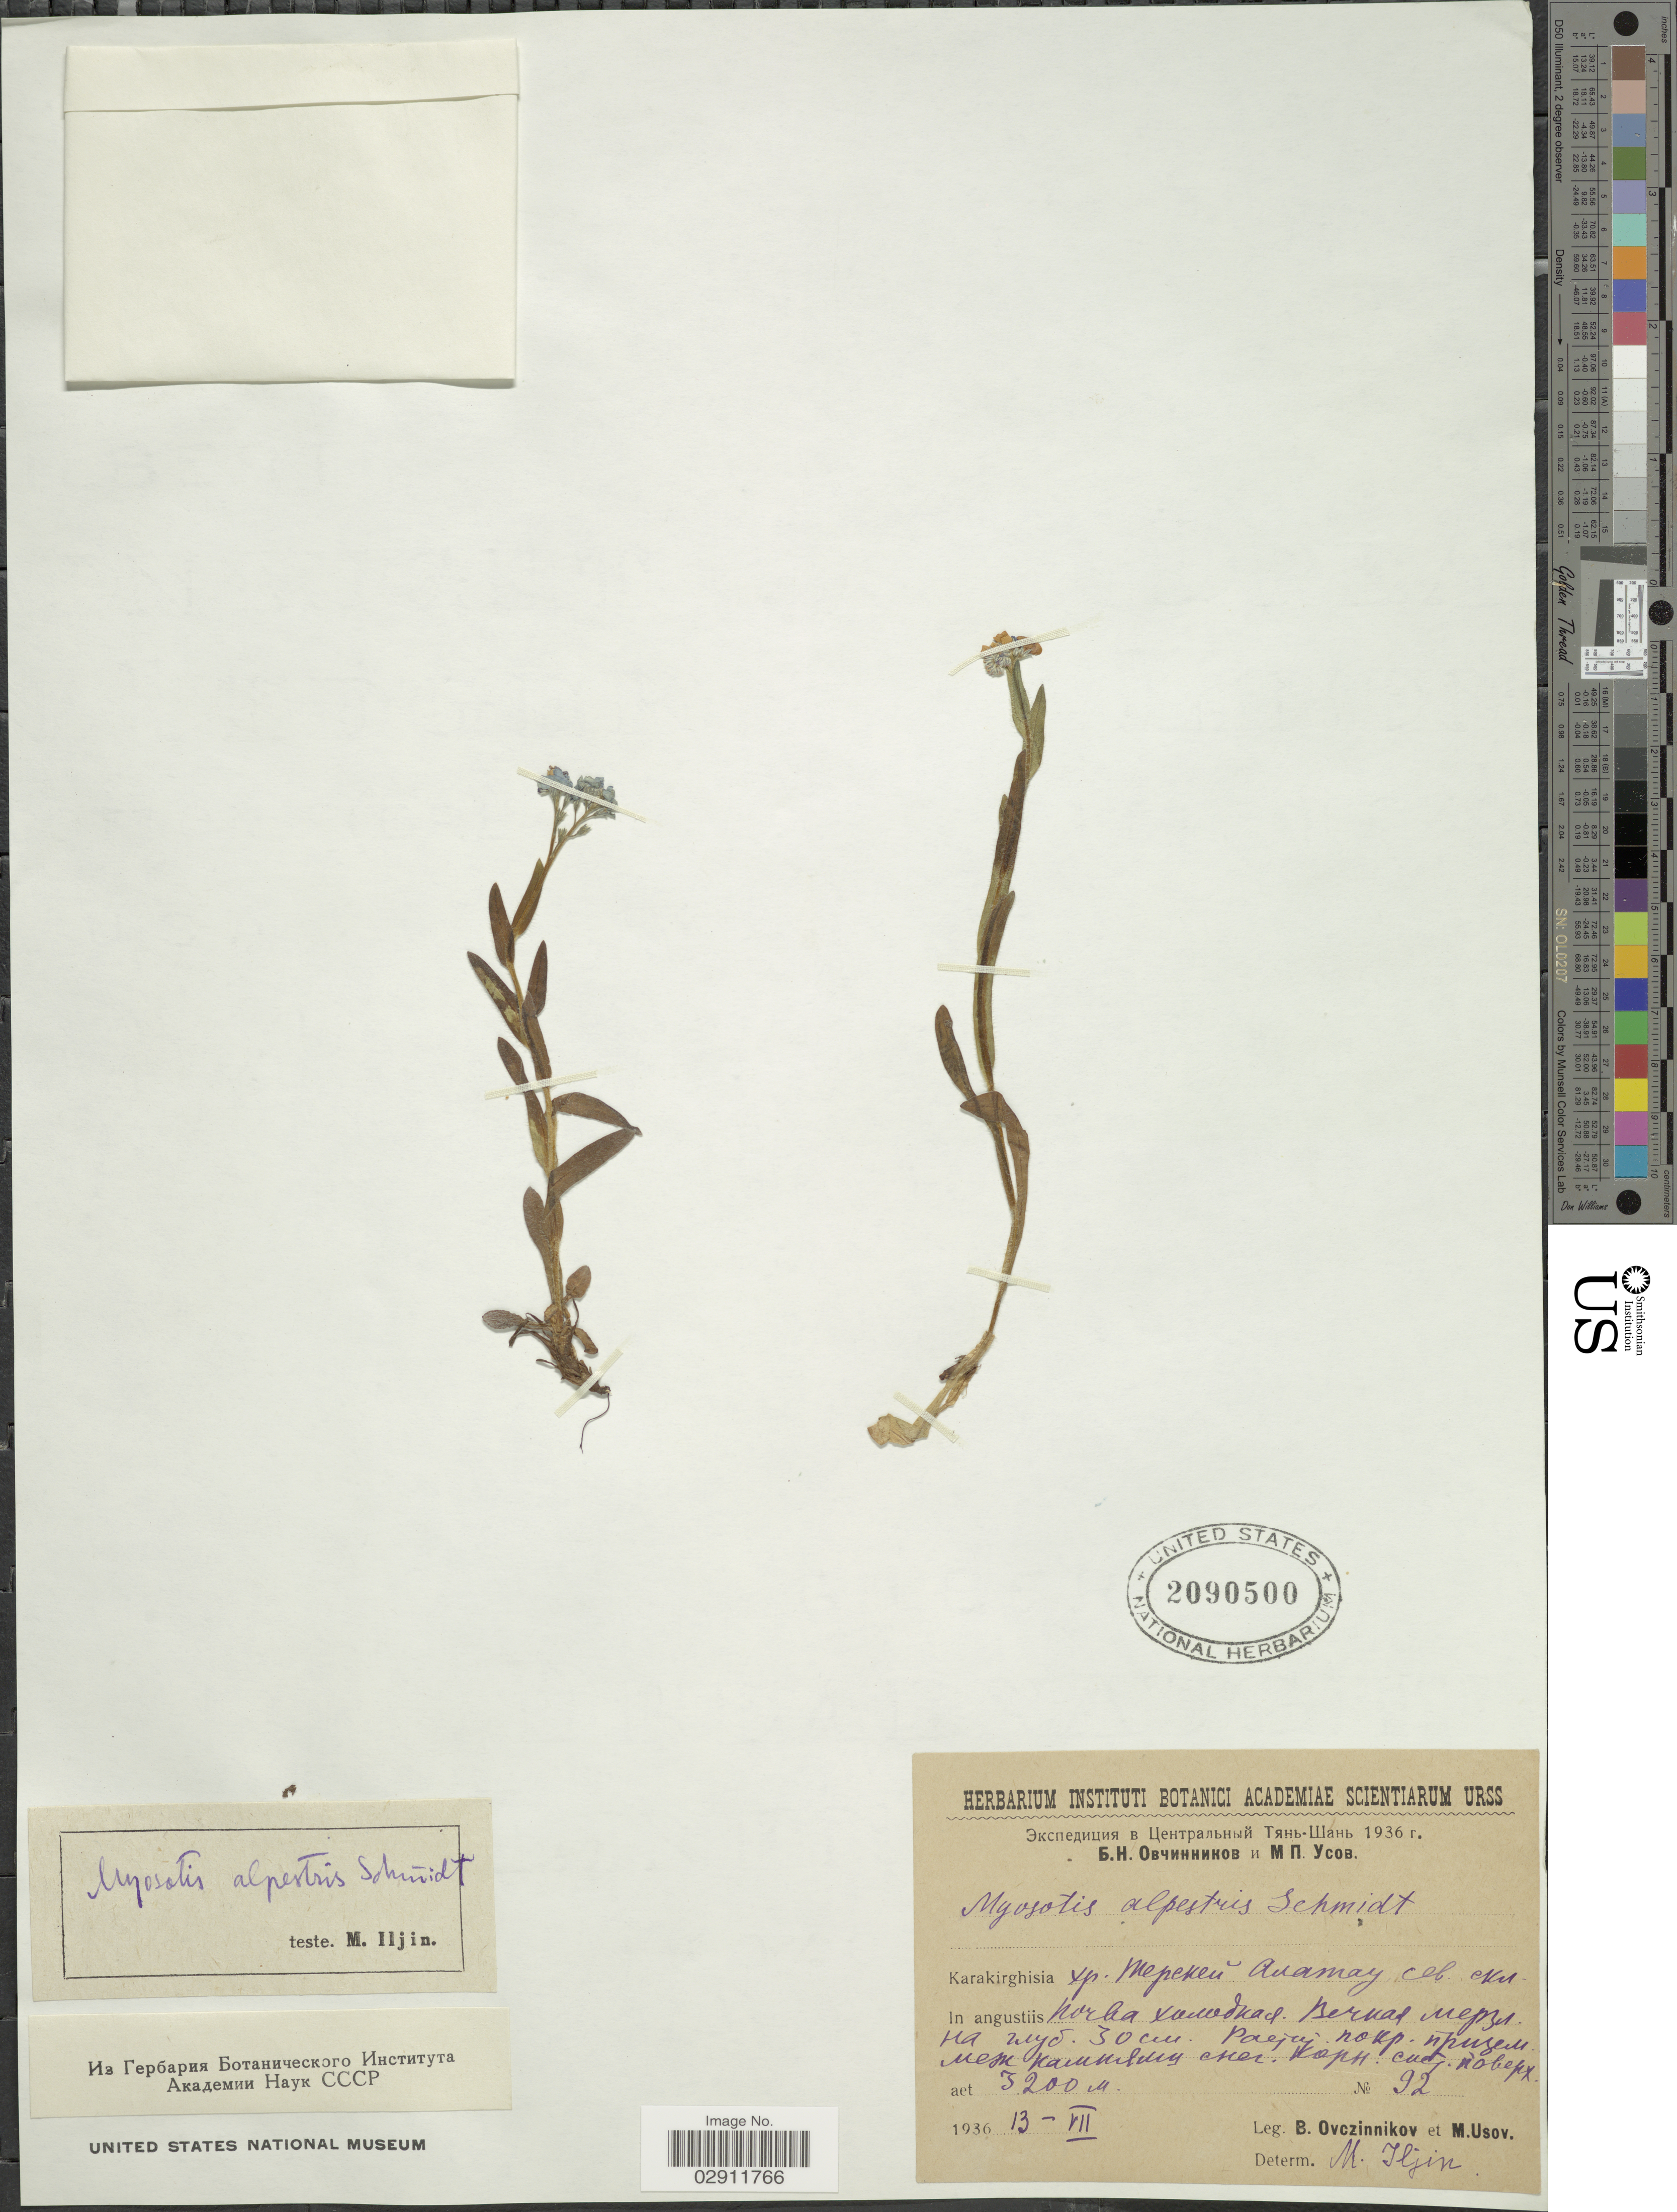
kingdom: Plantae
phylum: Tracheophyta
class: Magnoliopsida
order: Boraginales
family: Boraginaceae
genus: Myosotis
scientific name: Myosotis alpestris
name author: F.W. Schmidt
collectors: V. Ovchinnikov & M. Usov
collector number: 92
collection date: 1936-07-13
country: Kyrgyzstan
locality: Terskey Alatau, north slope.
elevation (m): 3200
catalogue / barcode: US 2090500